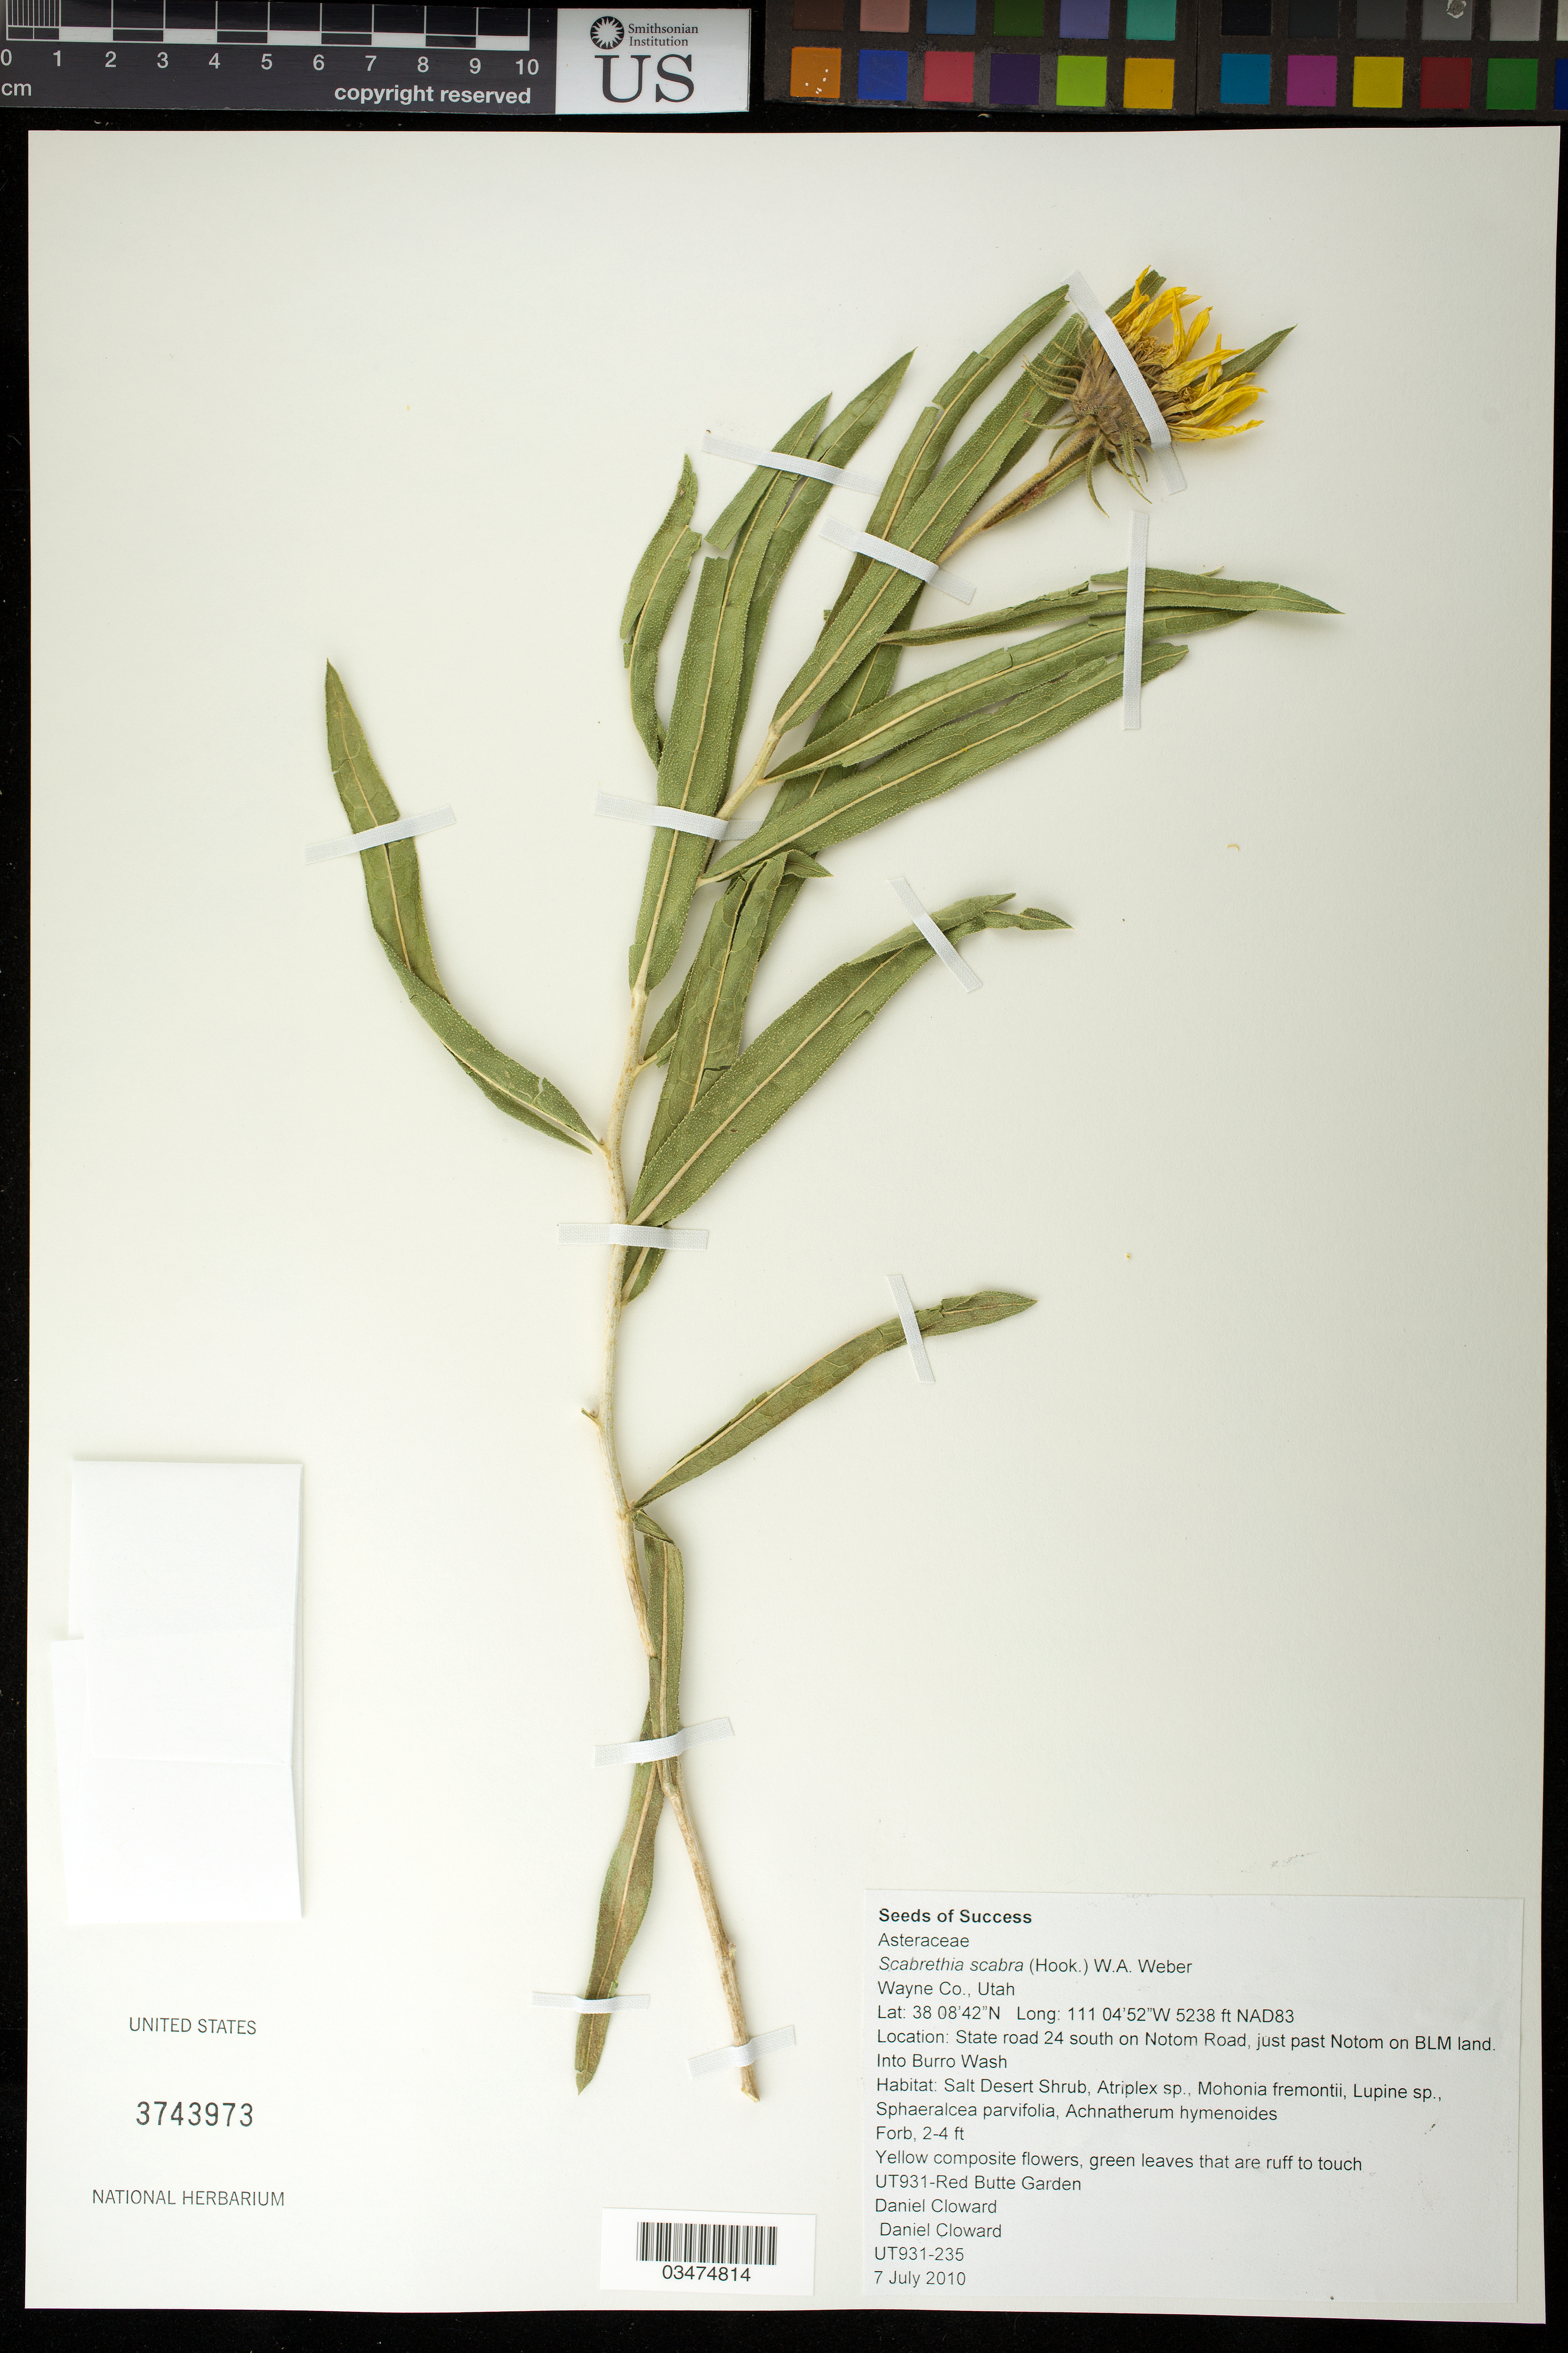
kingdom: Plantae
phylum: Tracheophyta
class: Magnoliopsida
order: Asterales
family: Asteraceae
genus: Scabrethia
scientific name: Scabrethia scabra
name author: (Hook.) W.A. Weber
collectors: D. Cloward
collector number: UT931-235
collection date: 2010-07-07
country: United States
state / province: Utah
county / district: Wayne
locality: Burro Wash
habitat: Salt desert shrub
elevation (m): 1597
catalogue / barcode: US 3743973